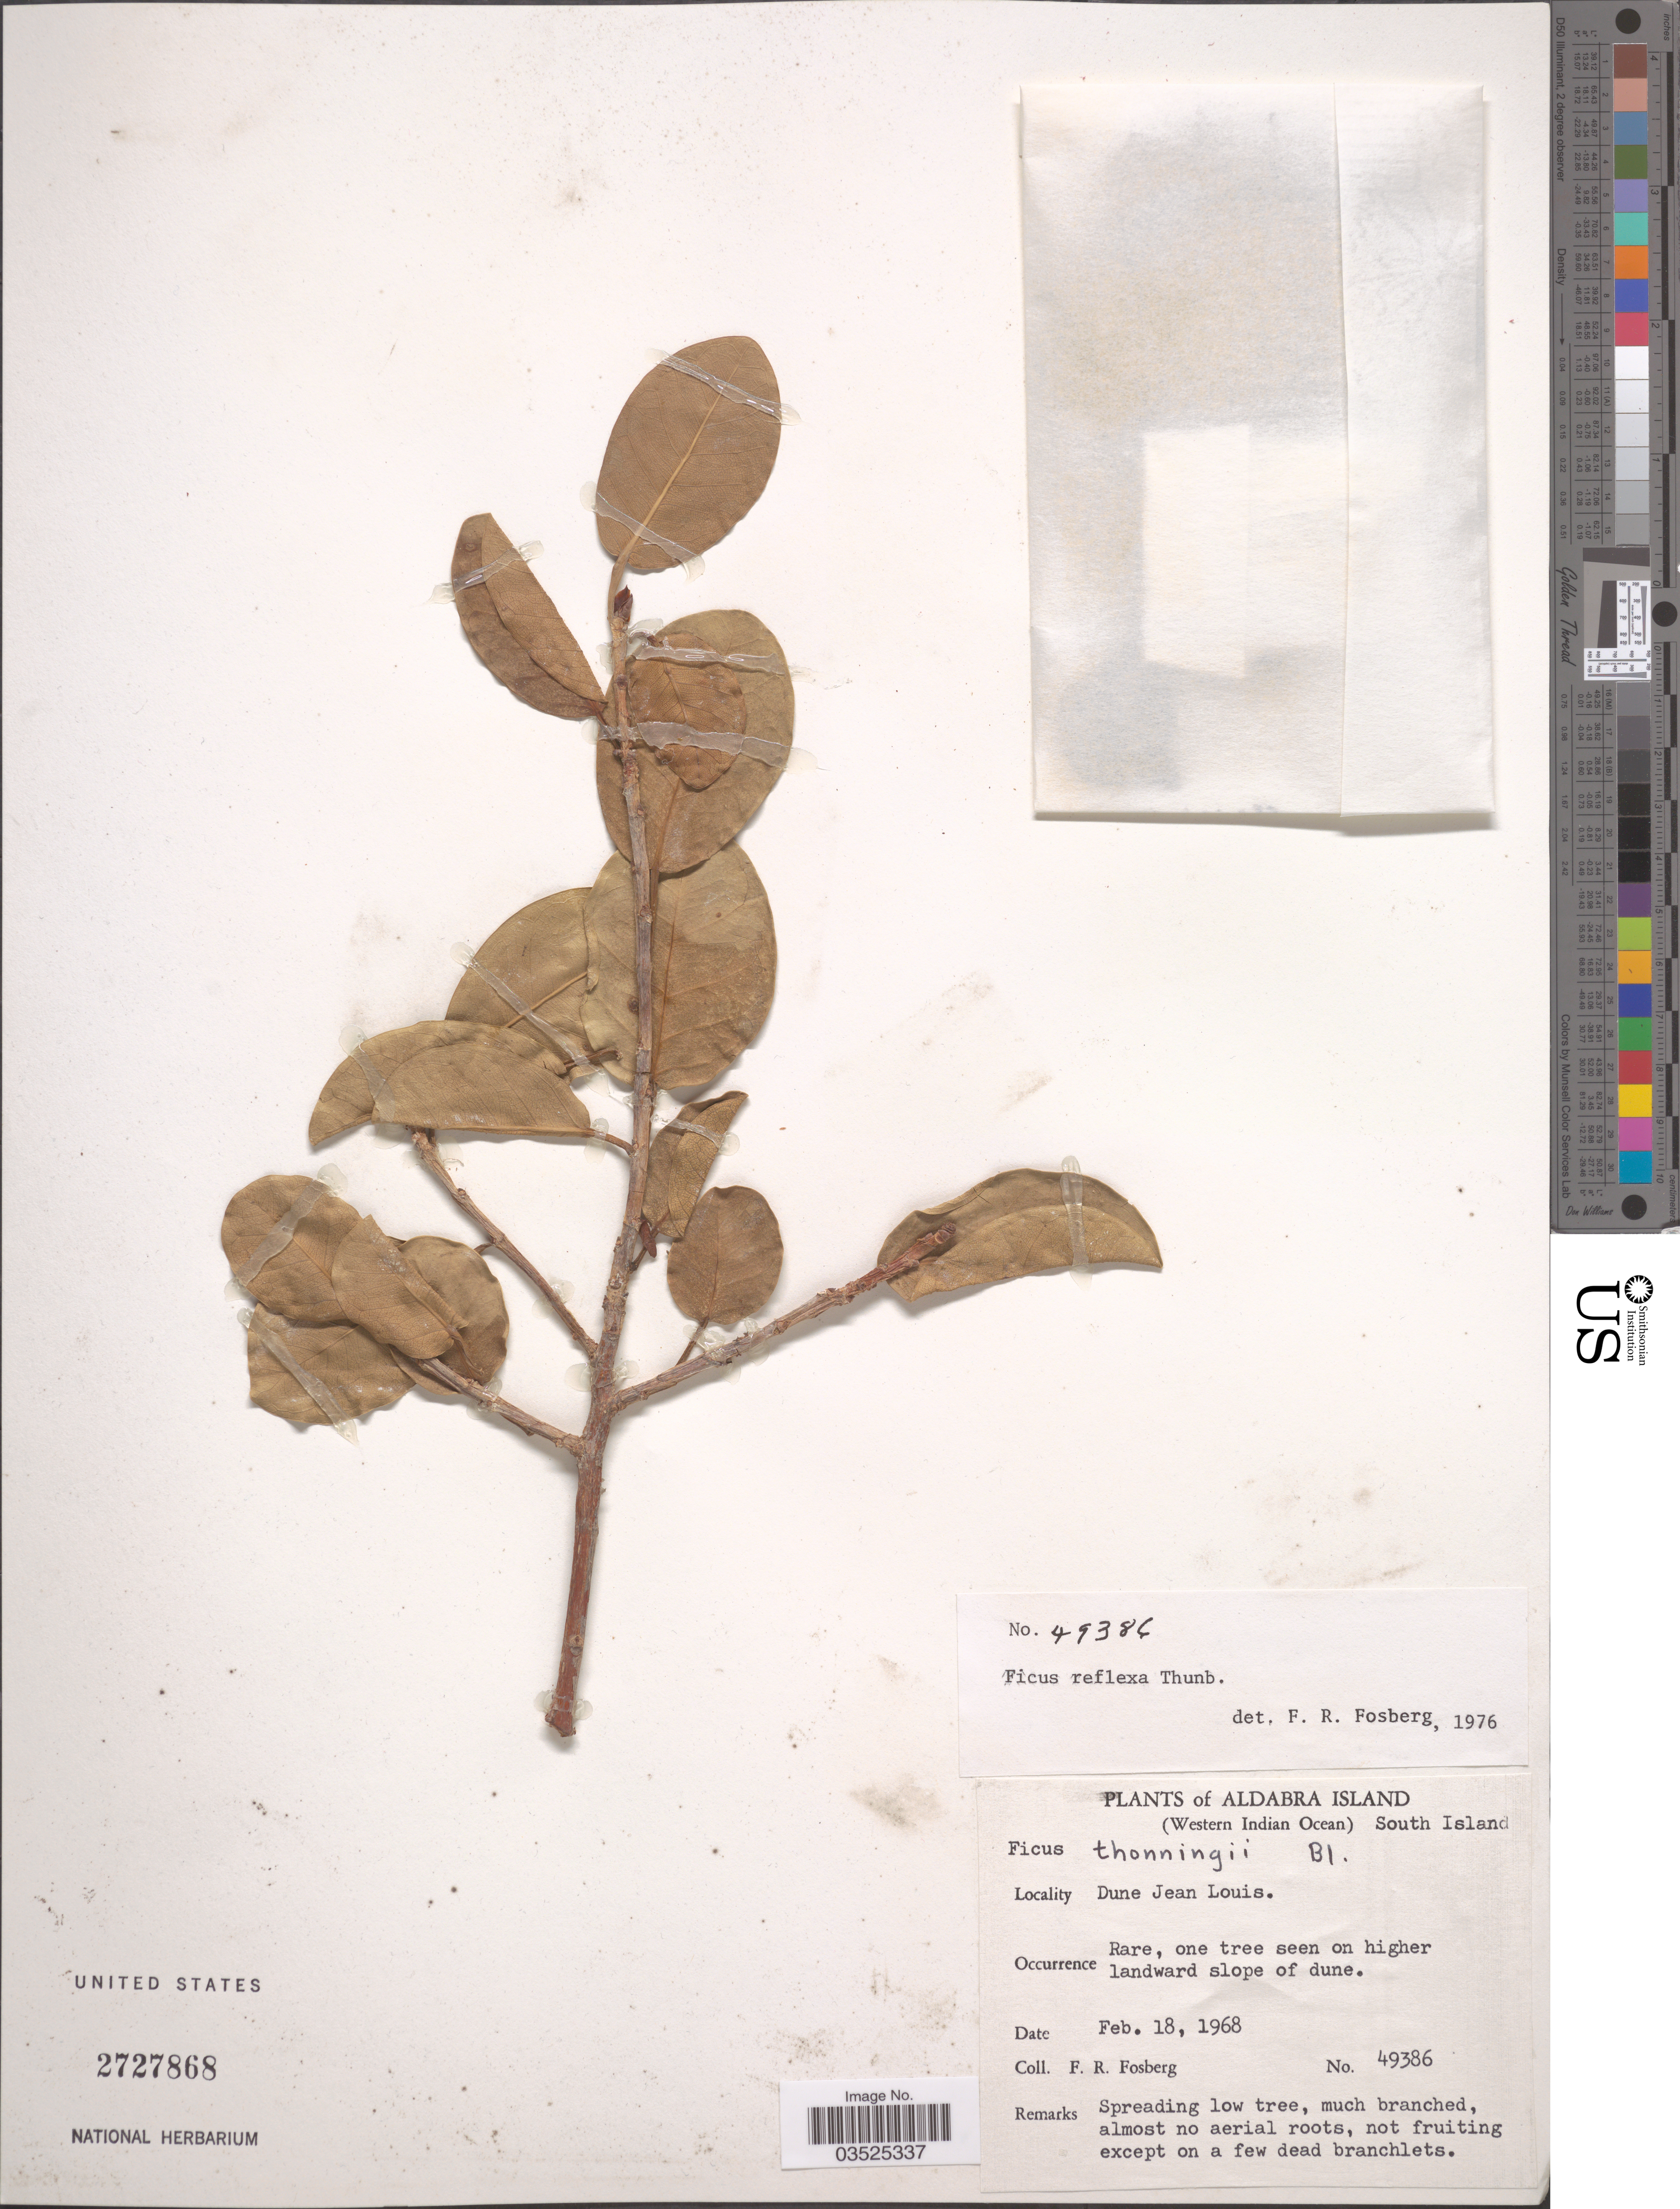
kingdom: Plantae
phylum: Tracheophyta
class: Magnoliopsida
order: Rosales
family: Moraceae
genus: Ficus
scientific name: Ficus reflexa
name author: Thunb.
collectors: F. R. Fosberg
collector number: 49386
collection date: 1968-02-18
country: Seychelles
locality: Aldabra Island (Western Indian Ocean) South Island. Dune Jean Louis.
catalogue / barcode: US 2727868